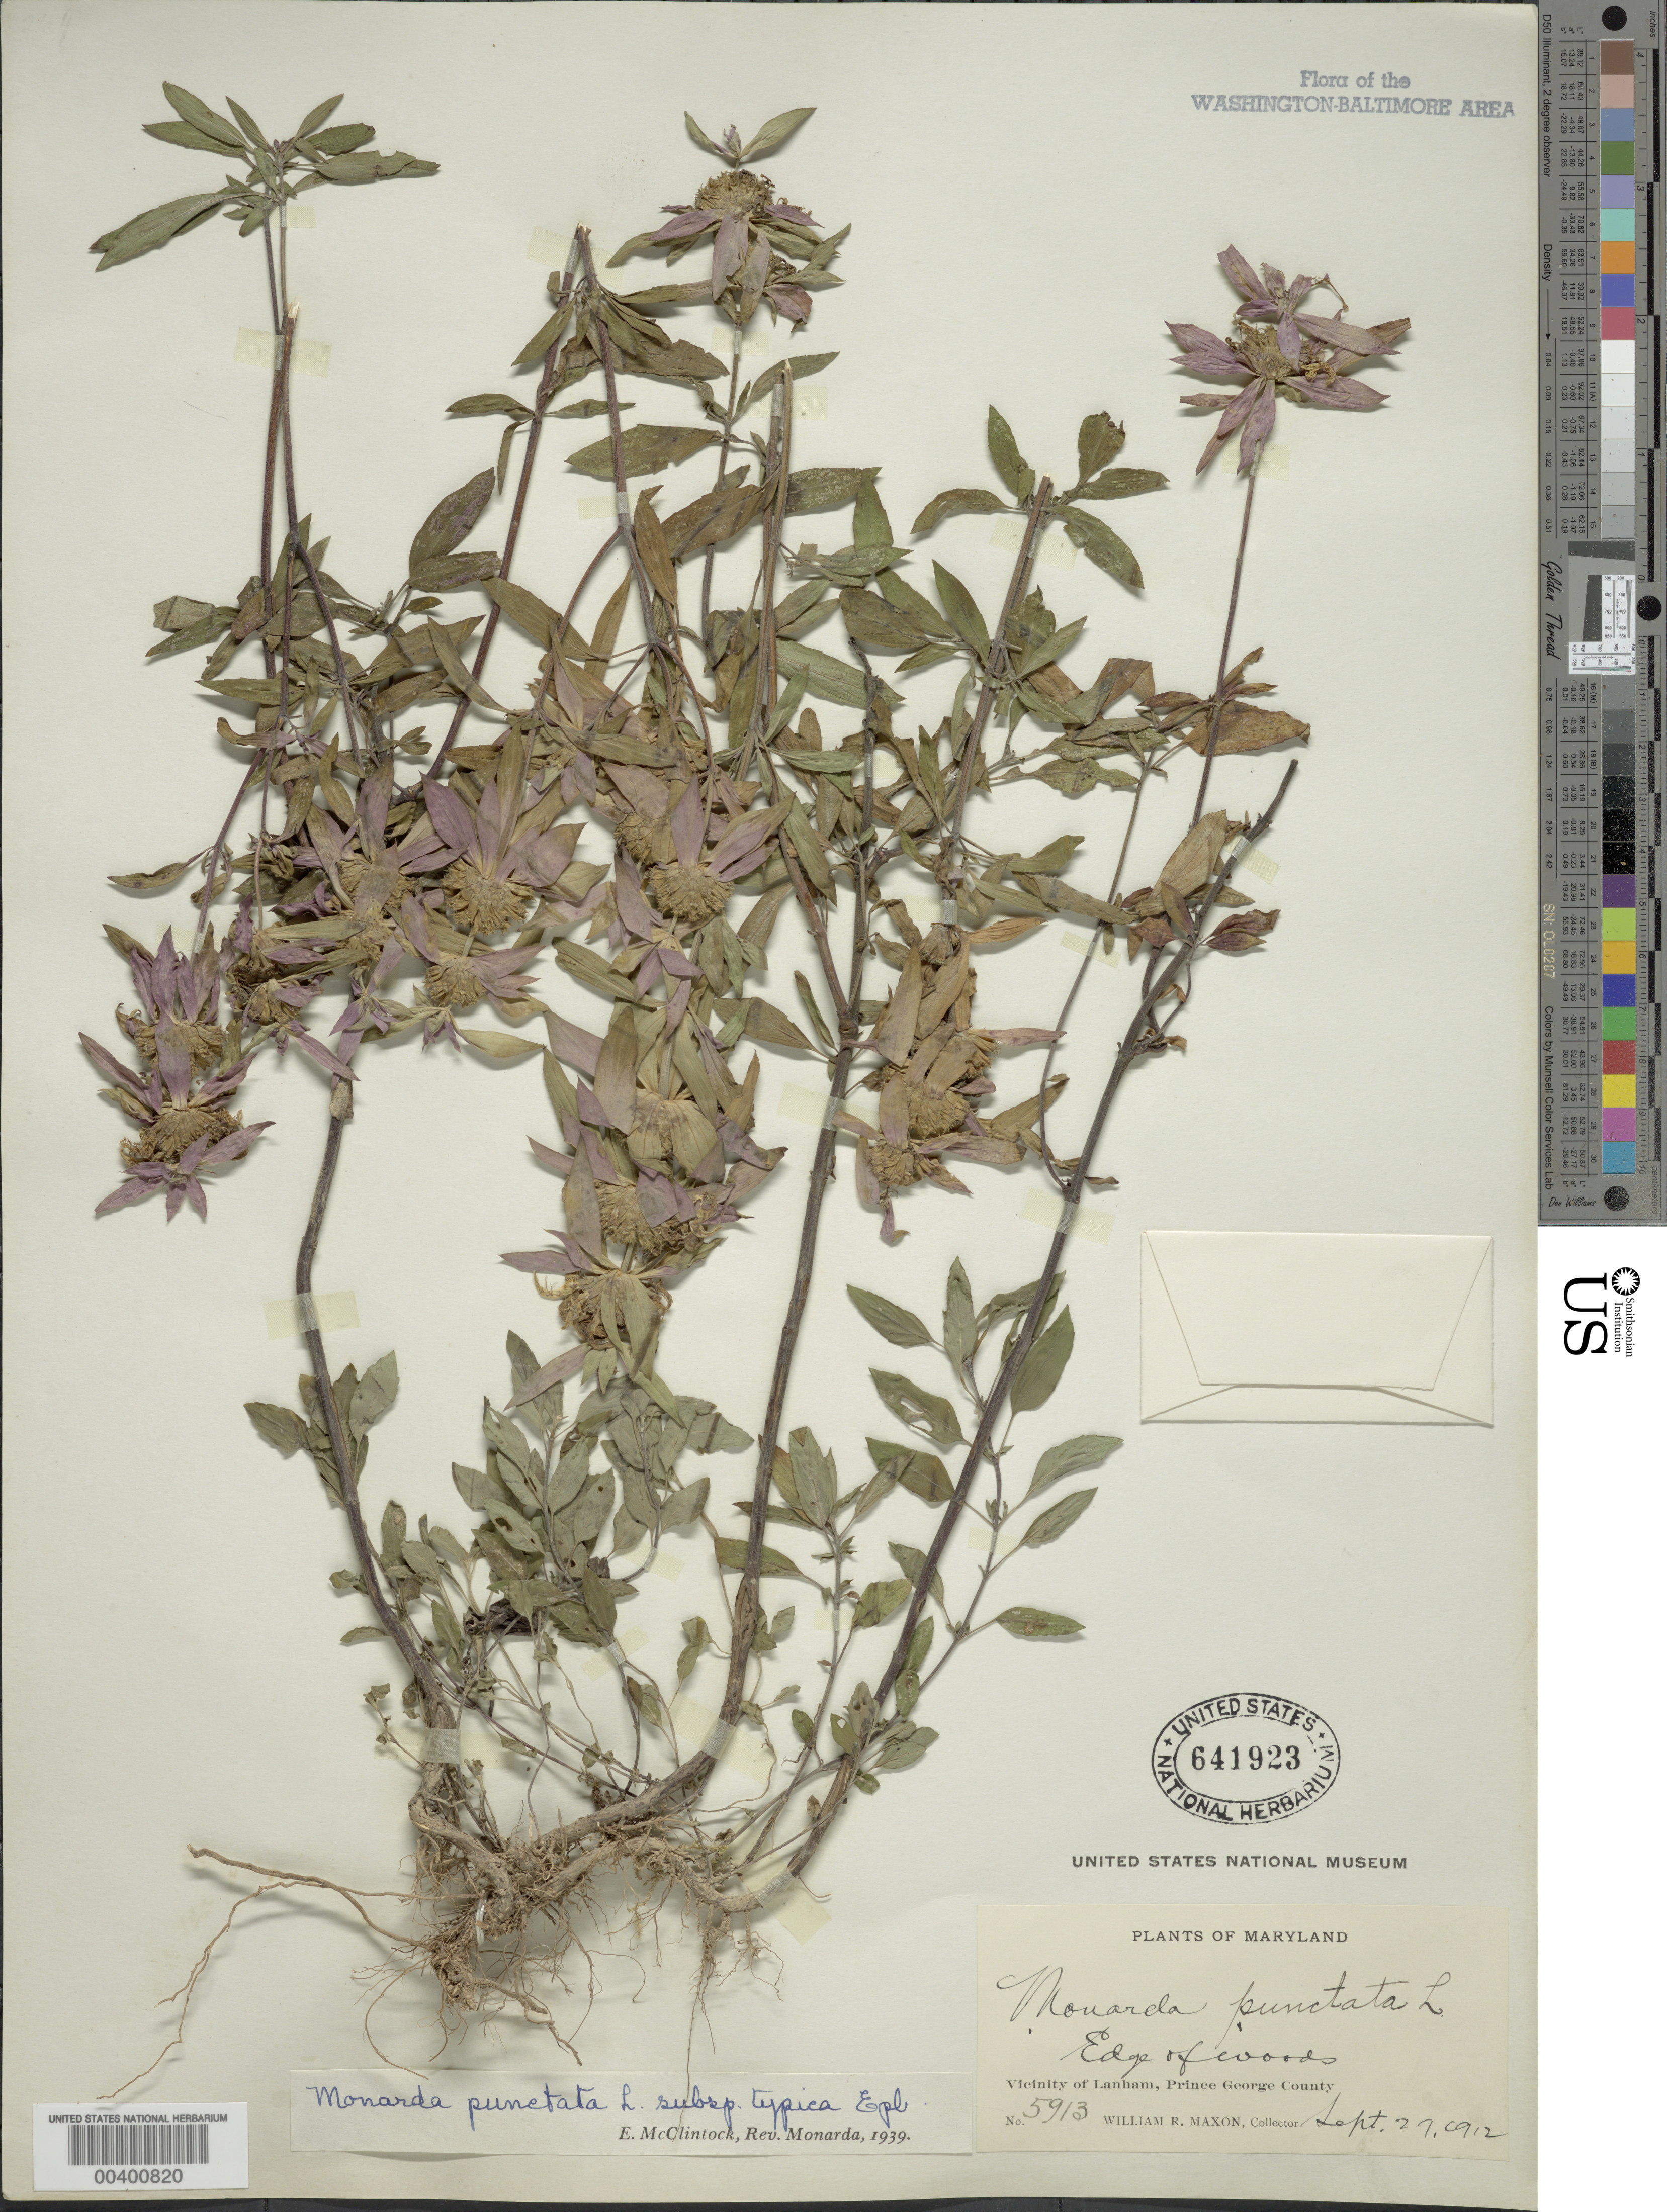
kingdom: Plantae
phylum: Tracheophyta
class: Magnoliopsida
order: Lamiales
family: Lamiaceae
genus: Monarda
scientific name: Monarda punctata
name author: L.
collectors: W. R. Maxon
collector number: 5913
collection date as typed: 27 Sep 1912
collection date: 1912-09-27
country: United States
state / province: Maryland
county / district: Prince George's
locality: Lanham vicinity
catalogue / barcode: US 641923